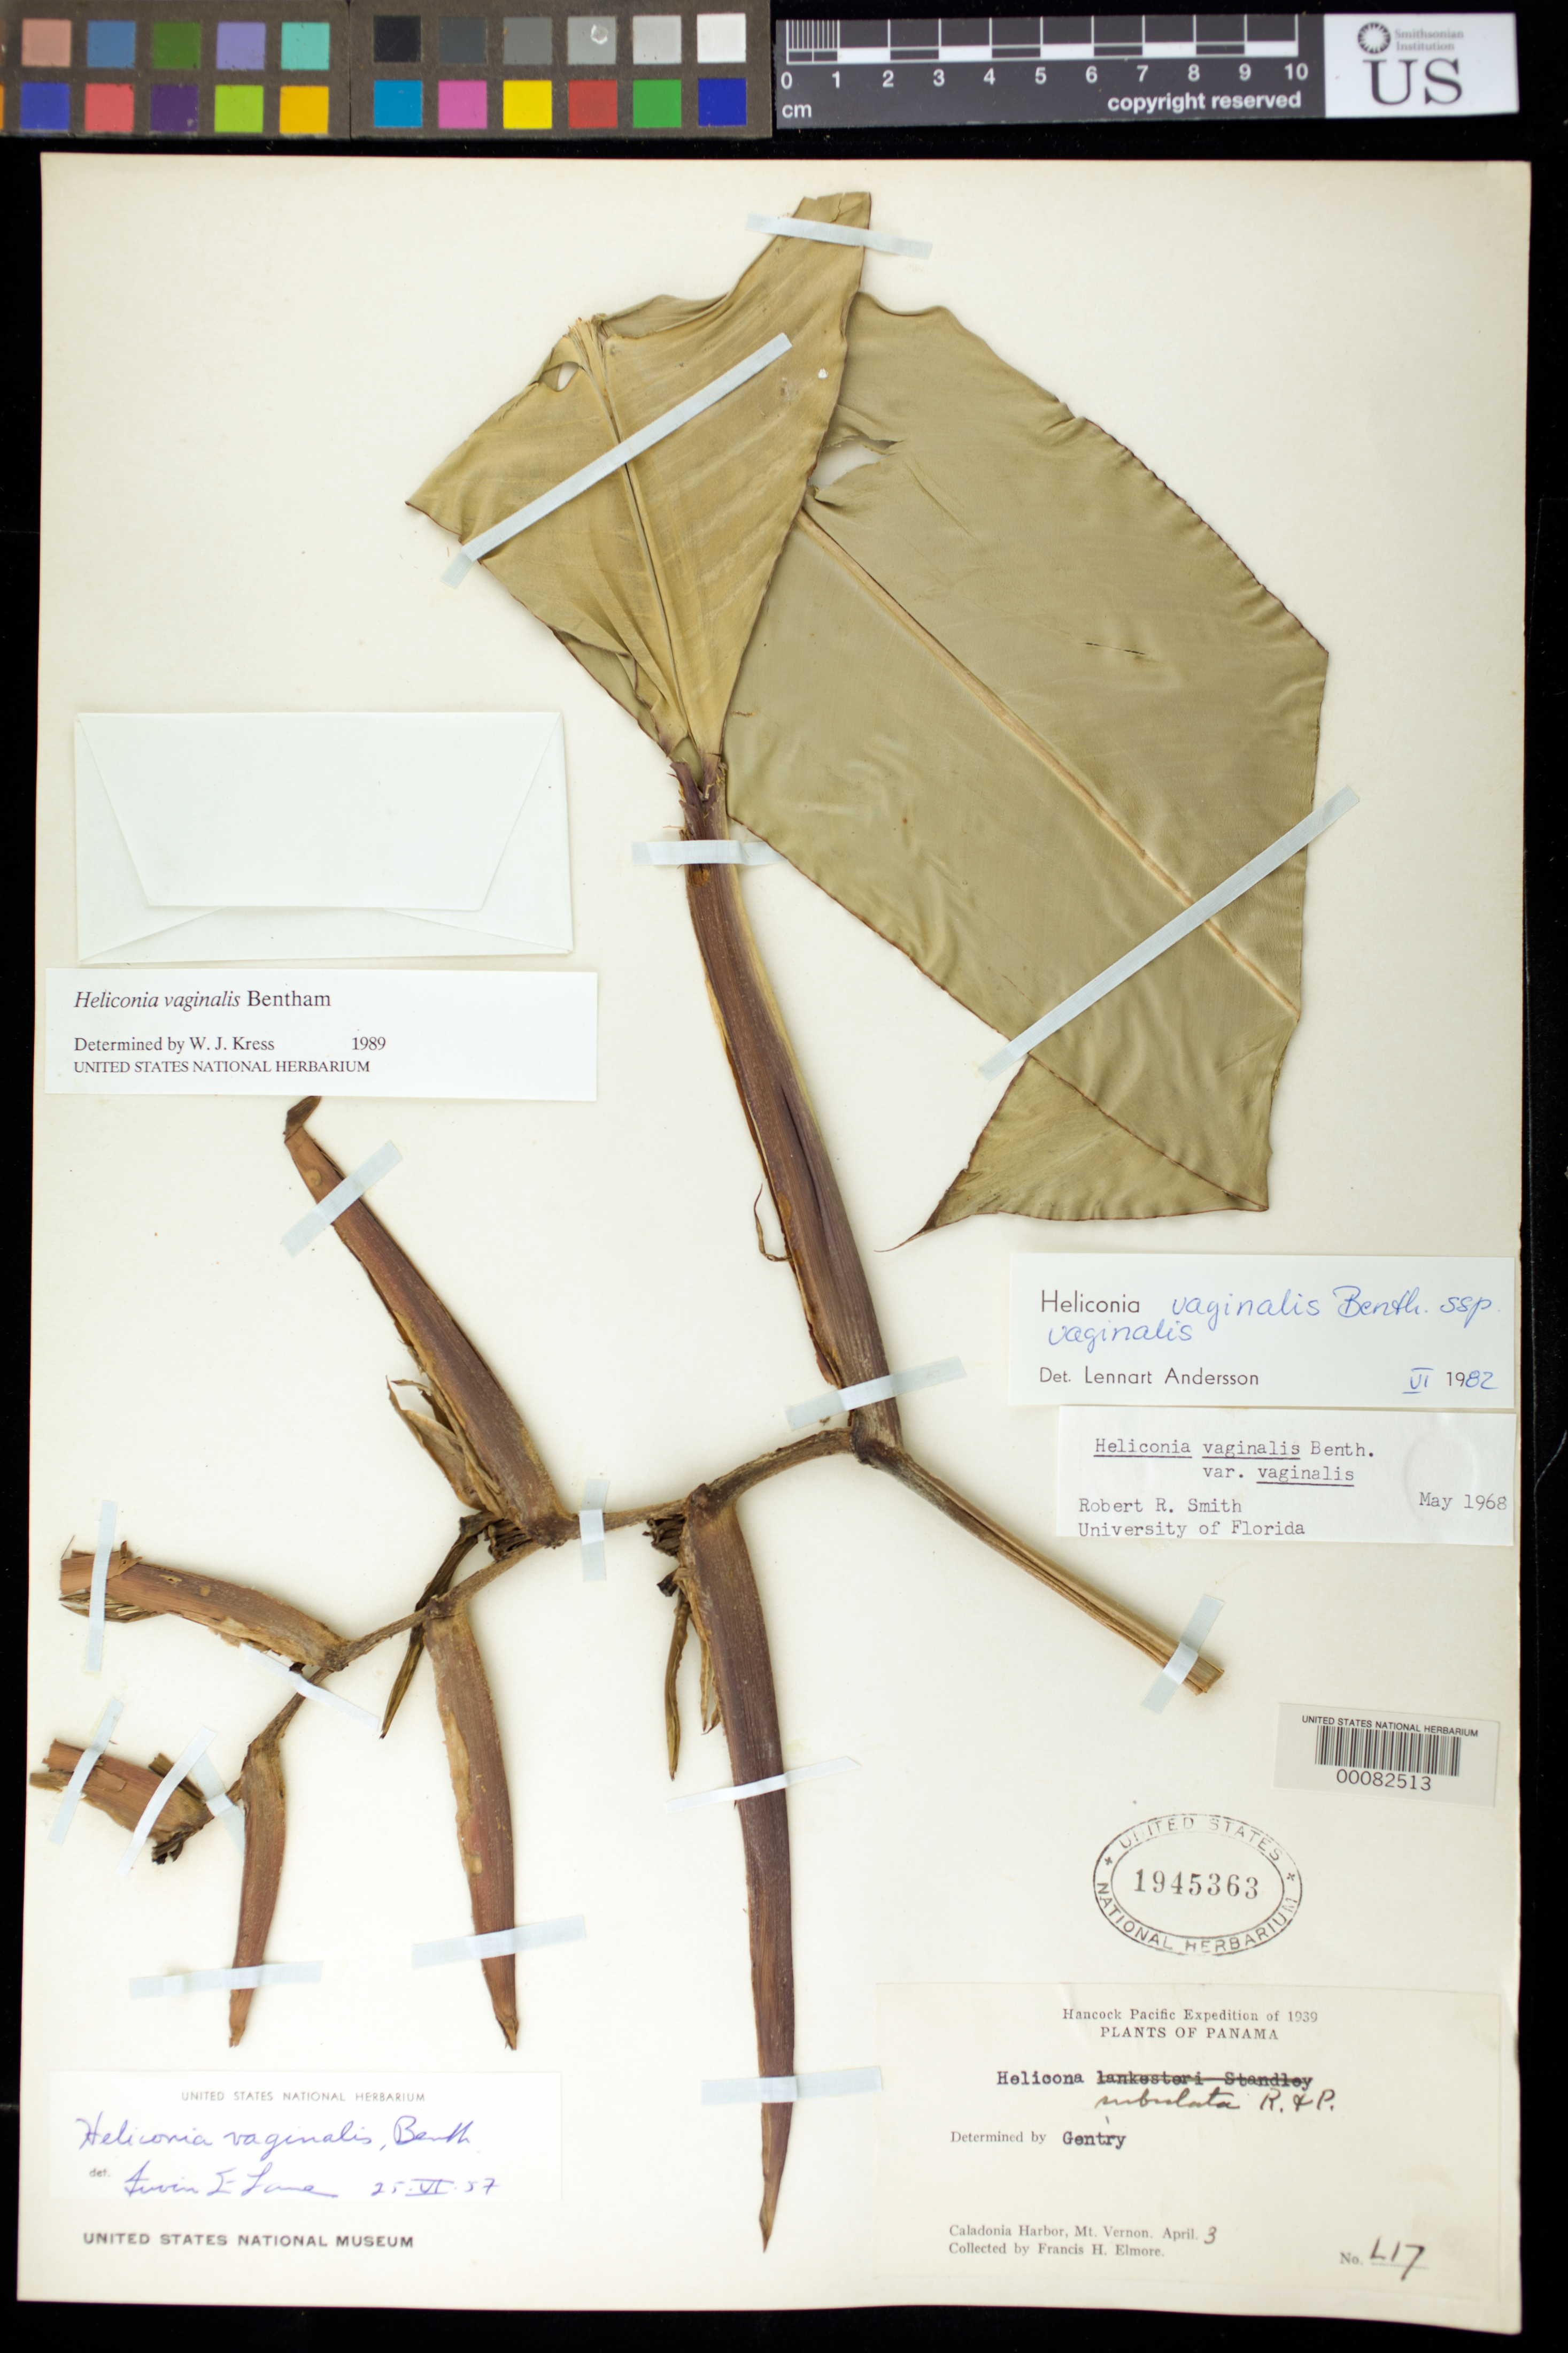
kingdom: Plantae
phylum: Tracheophyta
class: Liliopsida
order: Zingiberales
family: Heliconiaceae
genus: Heliconia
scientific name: Heliconia vaginalis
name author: Benth.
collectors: F. H. Elmore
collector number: L17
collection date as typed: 03 Apr 1939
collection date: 1939-04-03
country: Panama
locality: CaLadonia harbor, Mt. vernon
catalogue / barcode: US 1945363